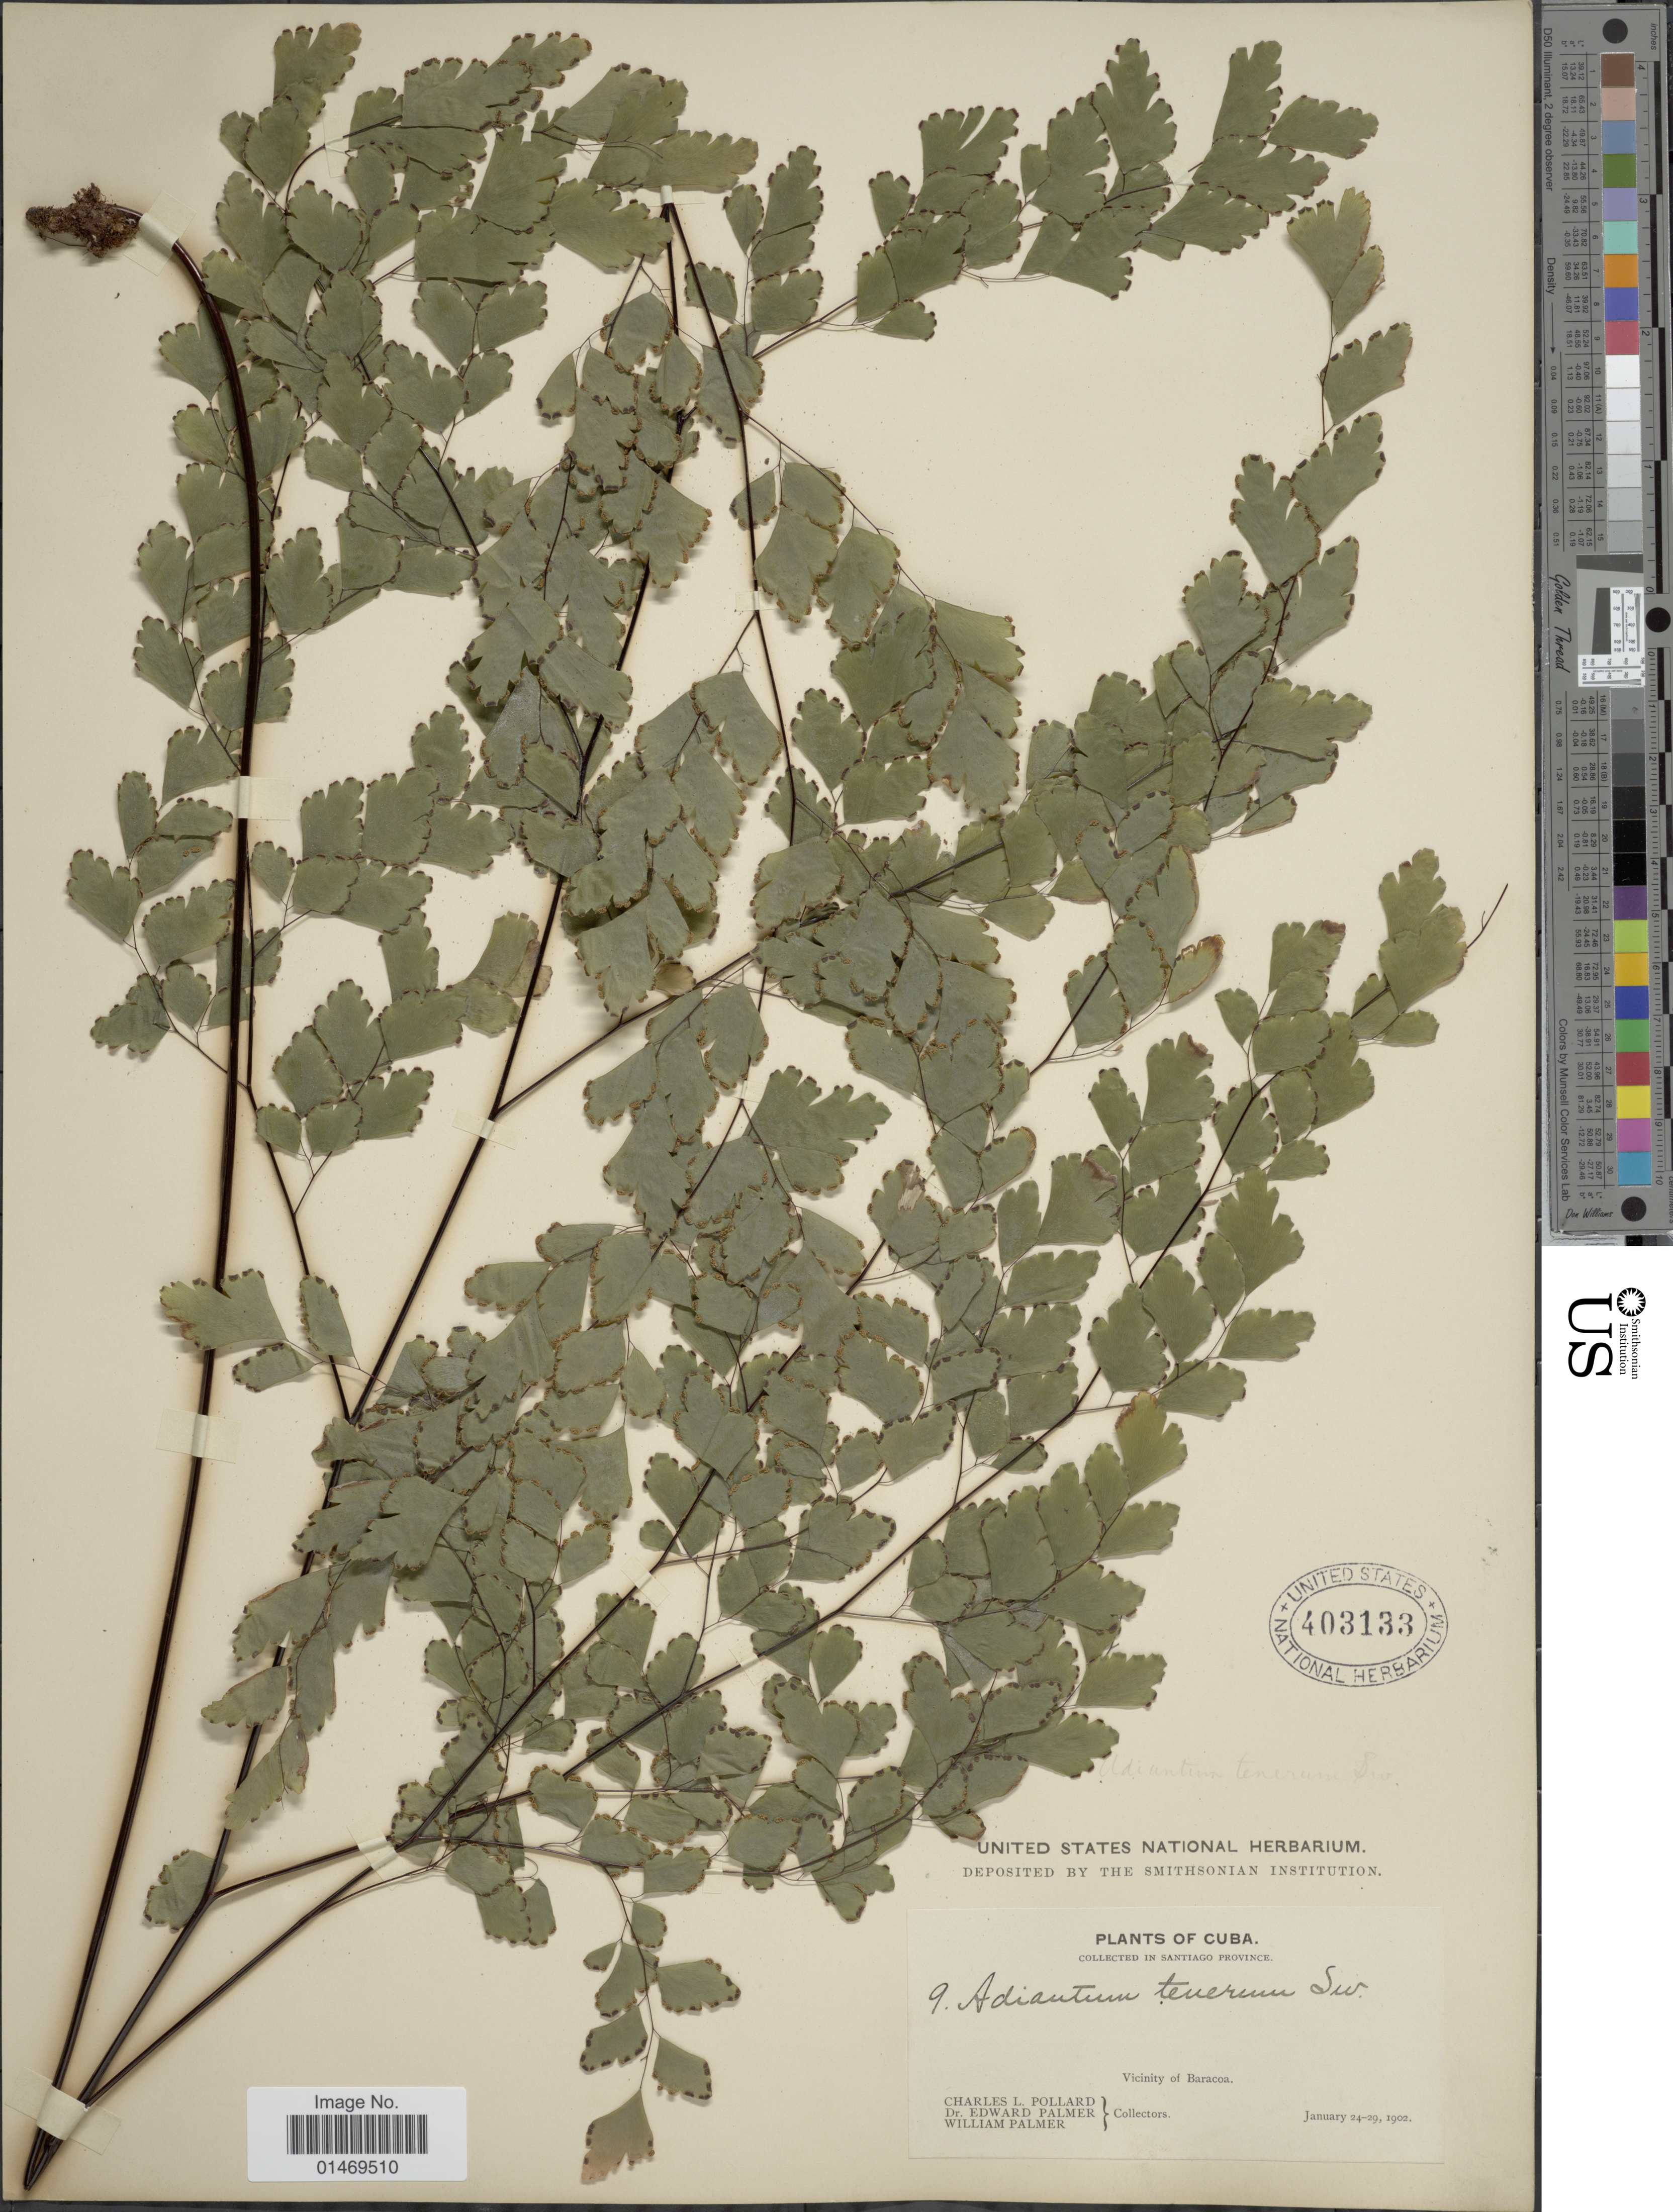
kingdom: Plantae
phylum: Tracheophyta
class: Polypodiopsida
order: Polypodiales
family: Pteridaceae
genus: Adiantum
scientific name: Adiantum tenerum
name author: Sw.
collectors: C. L. Pollard, E. Palmer & W. Palmer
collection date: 1902-01-24/1902-01-29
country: Cuba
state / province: Santiago de Cuba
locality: Santiago province, Vicinity of Barcoa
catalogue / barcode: US 403133